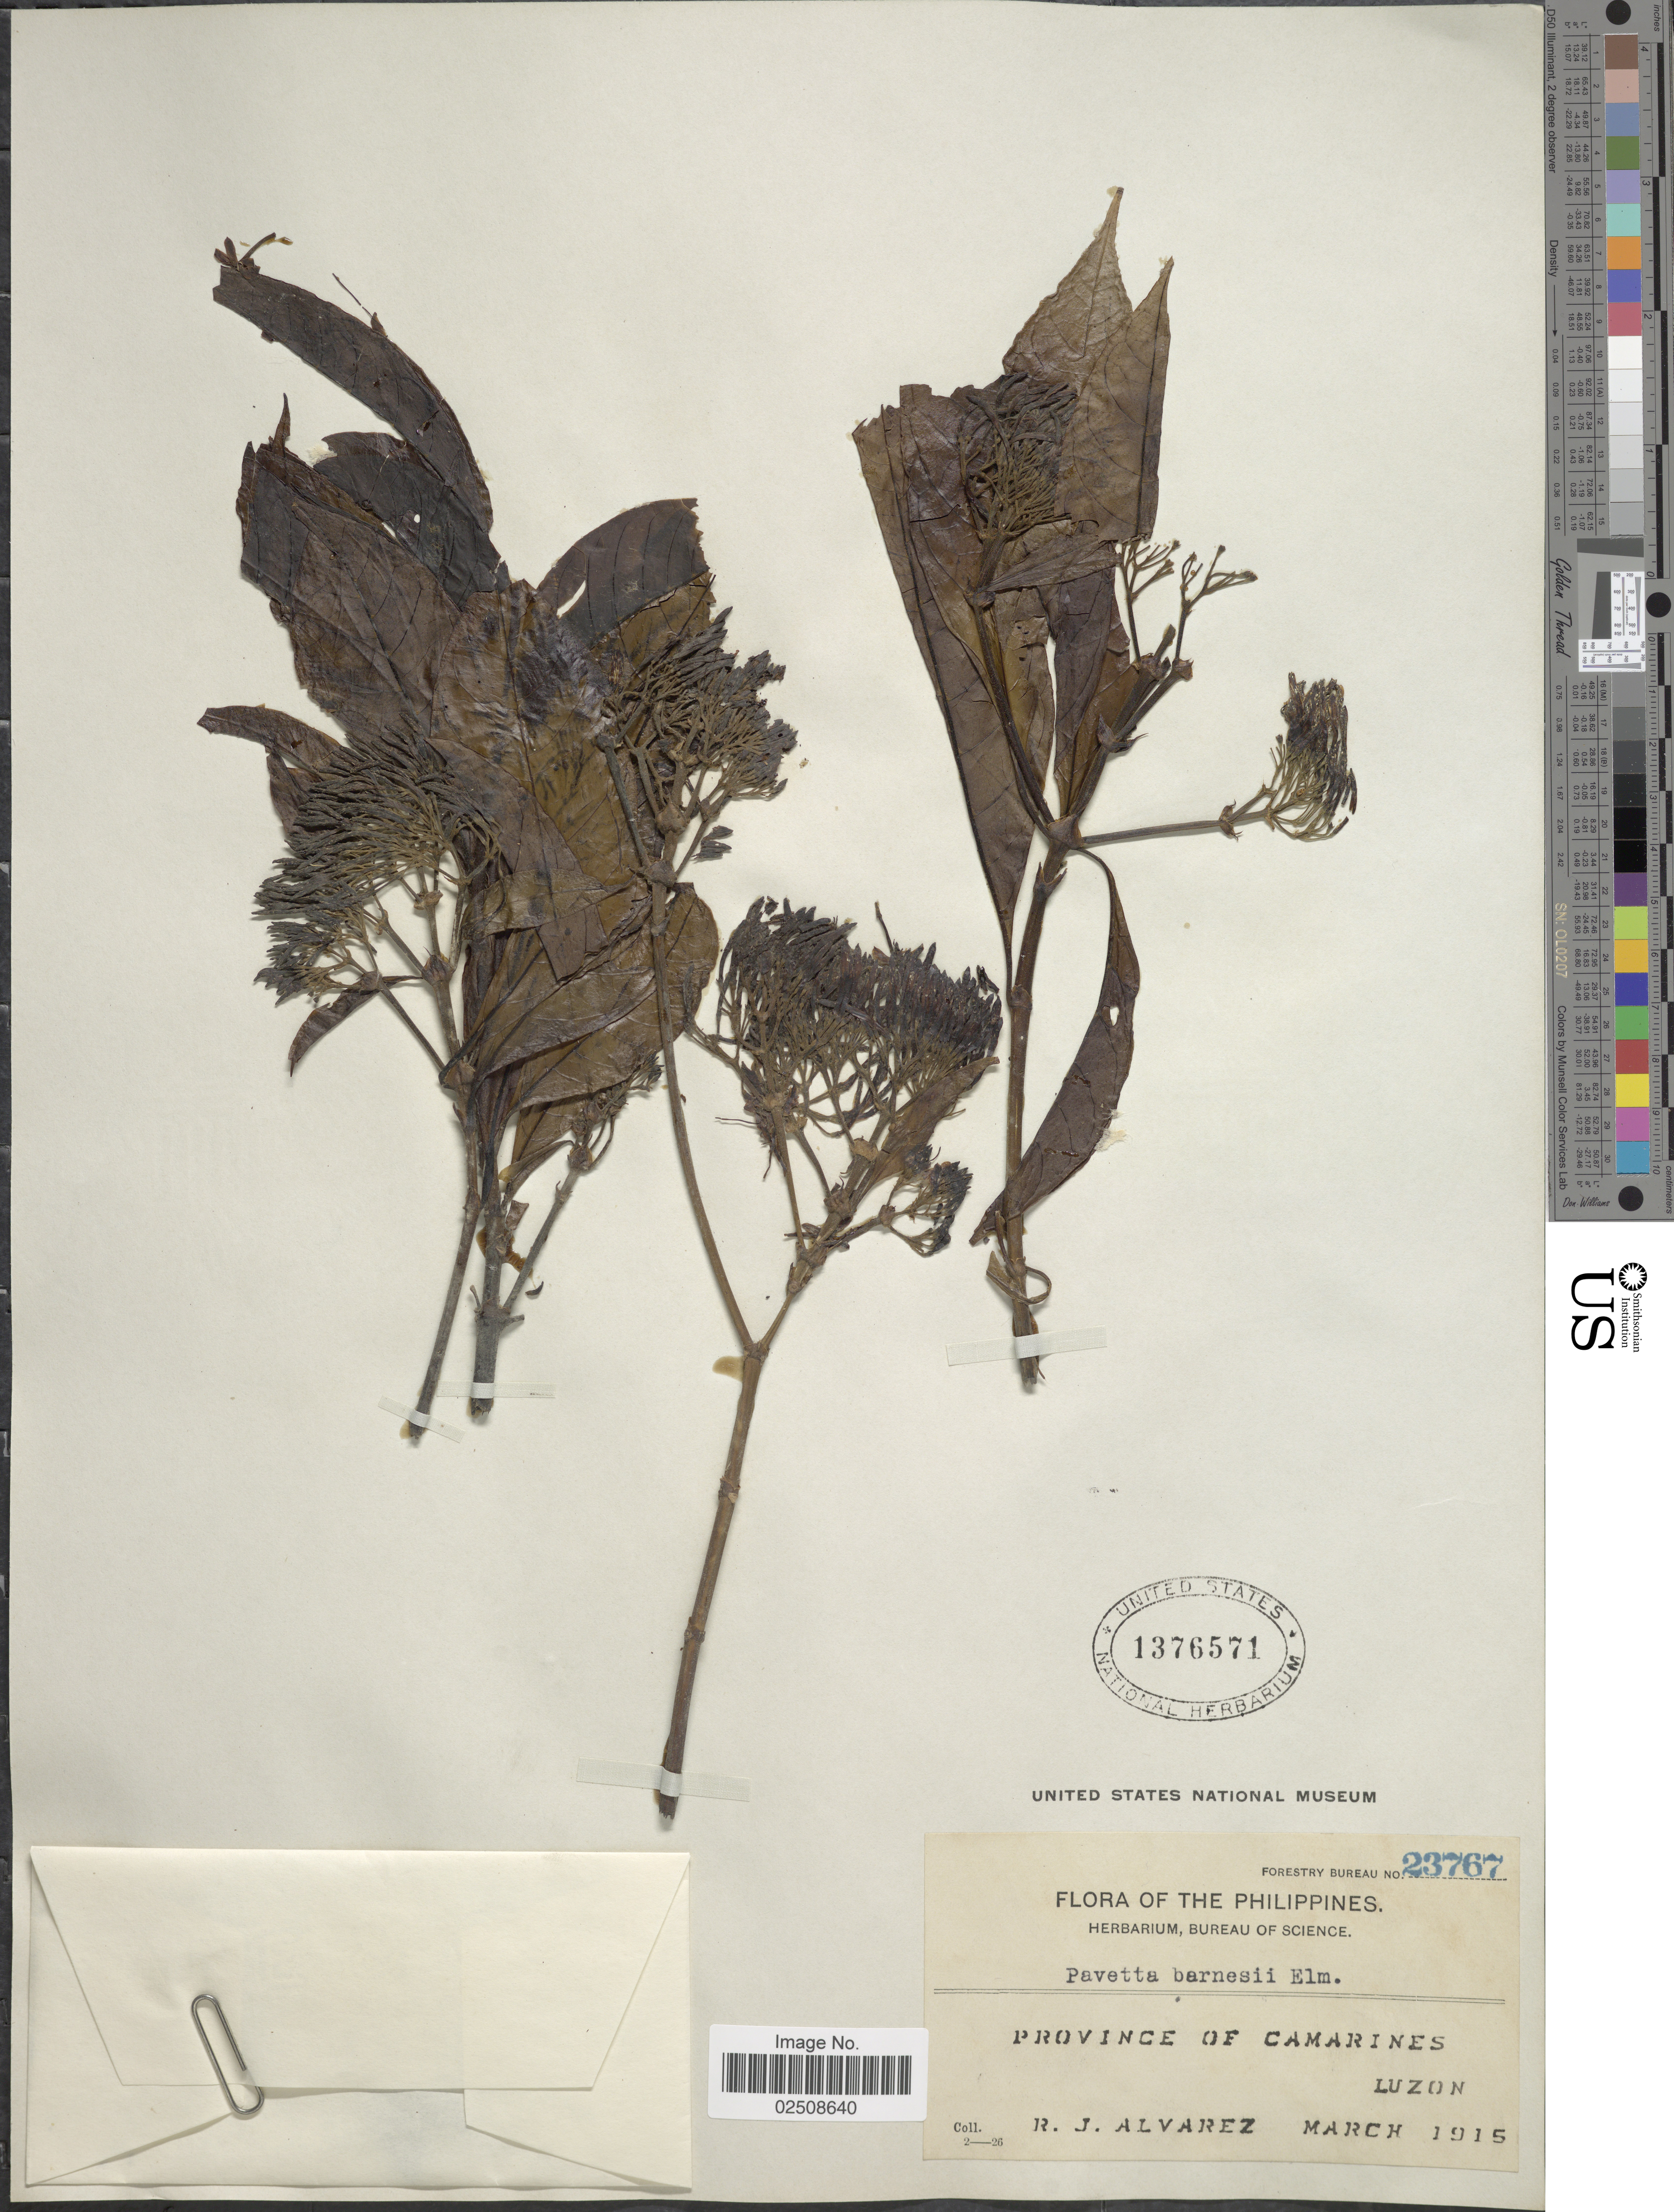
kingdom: Plantae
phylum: Tracheophyta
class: Magnoliopsida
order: Gentianales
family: Rubiaceae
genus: Pavetta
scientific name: Pavetta indica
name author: L.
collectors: R. Alvarez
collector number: Forestry Bureau 23767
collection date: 1915-03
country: Philippines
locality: Province of Camarines, Luzon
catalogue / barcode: US 1376571